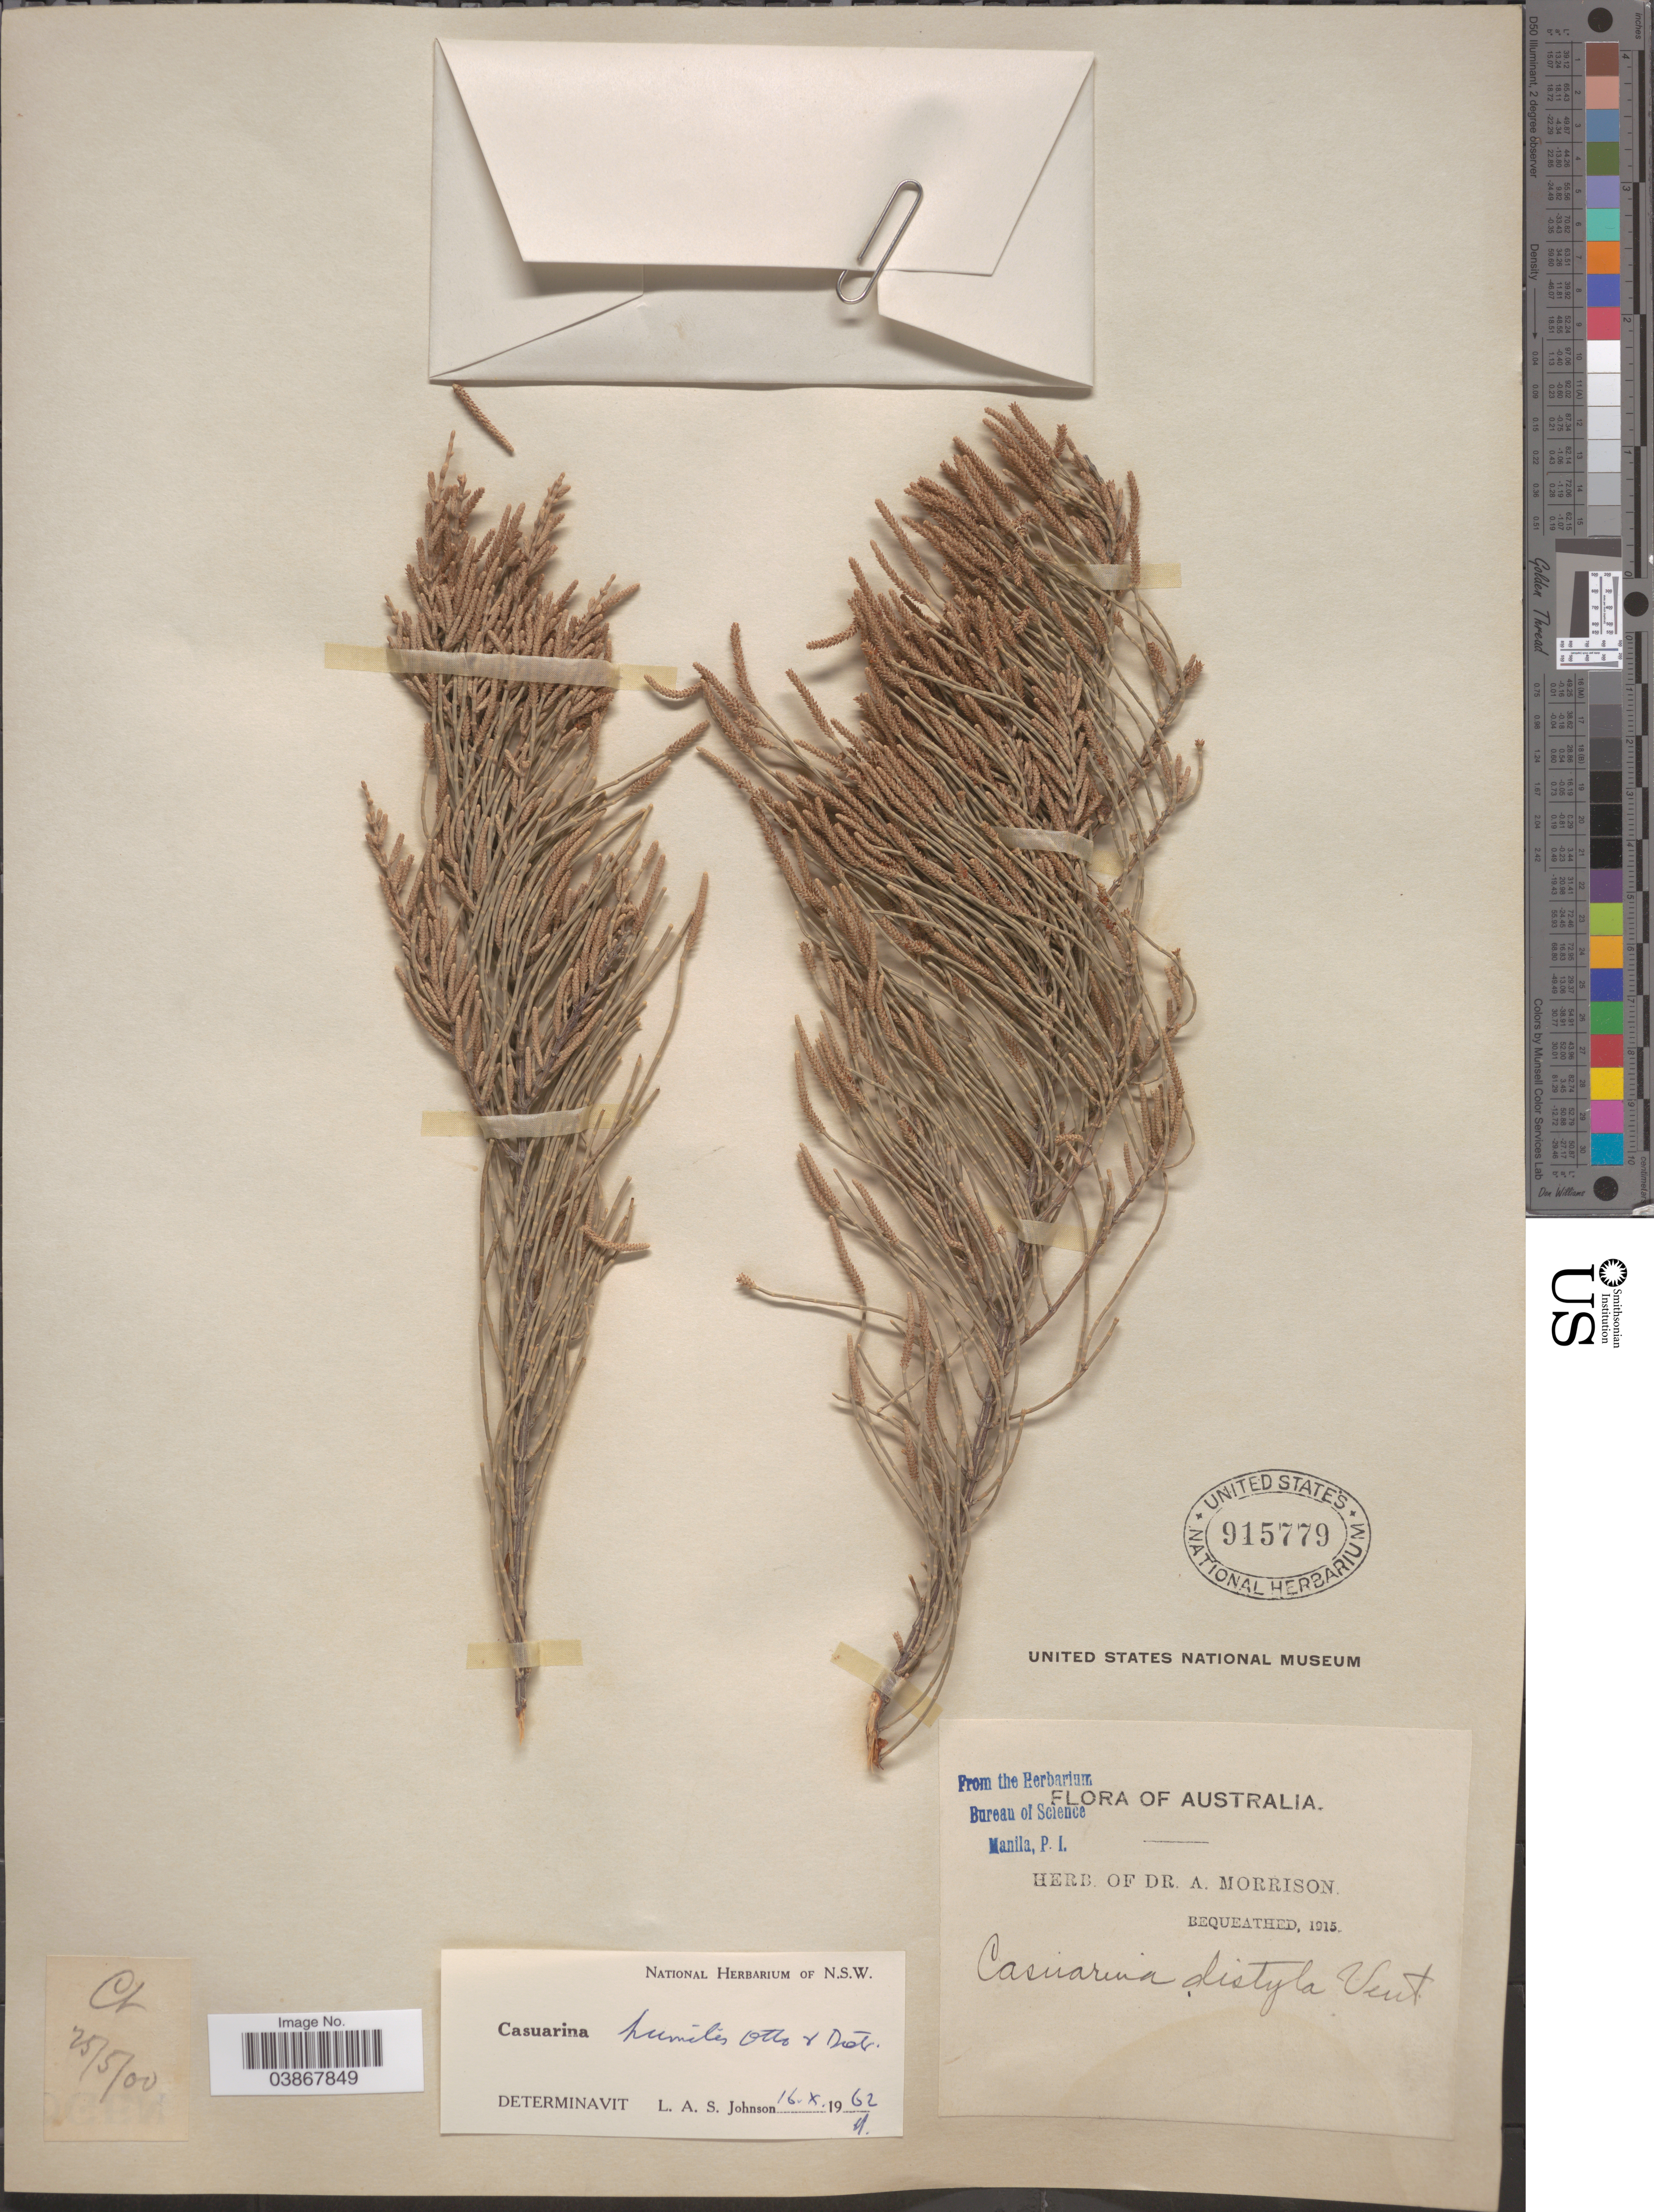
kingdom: Plantae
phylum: Tracheophyta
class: Magnoliopsida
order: Fagales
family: Casuarinaceae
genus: Casuarina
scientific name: Casuarina humilis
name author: Otto & A. Dietr.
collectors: ex herb. Dr. A. Morrison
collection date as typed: Transcribed d/m/y: 25/5/0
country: Australia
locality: Cl.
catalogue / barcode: US 915779